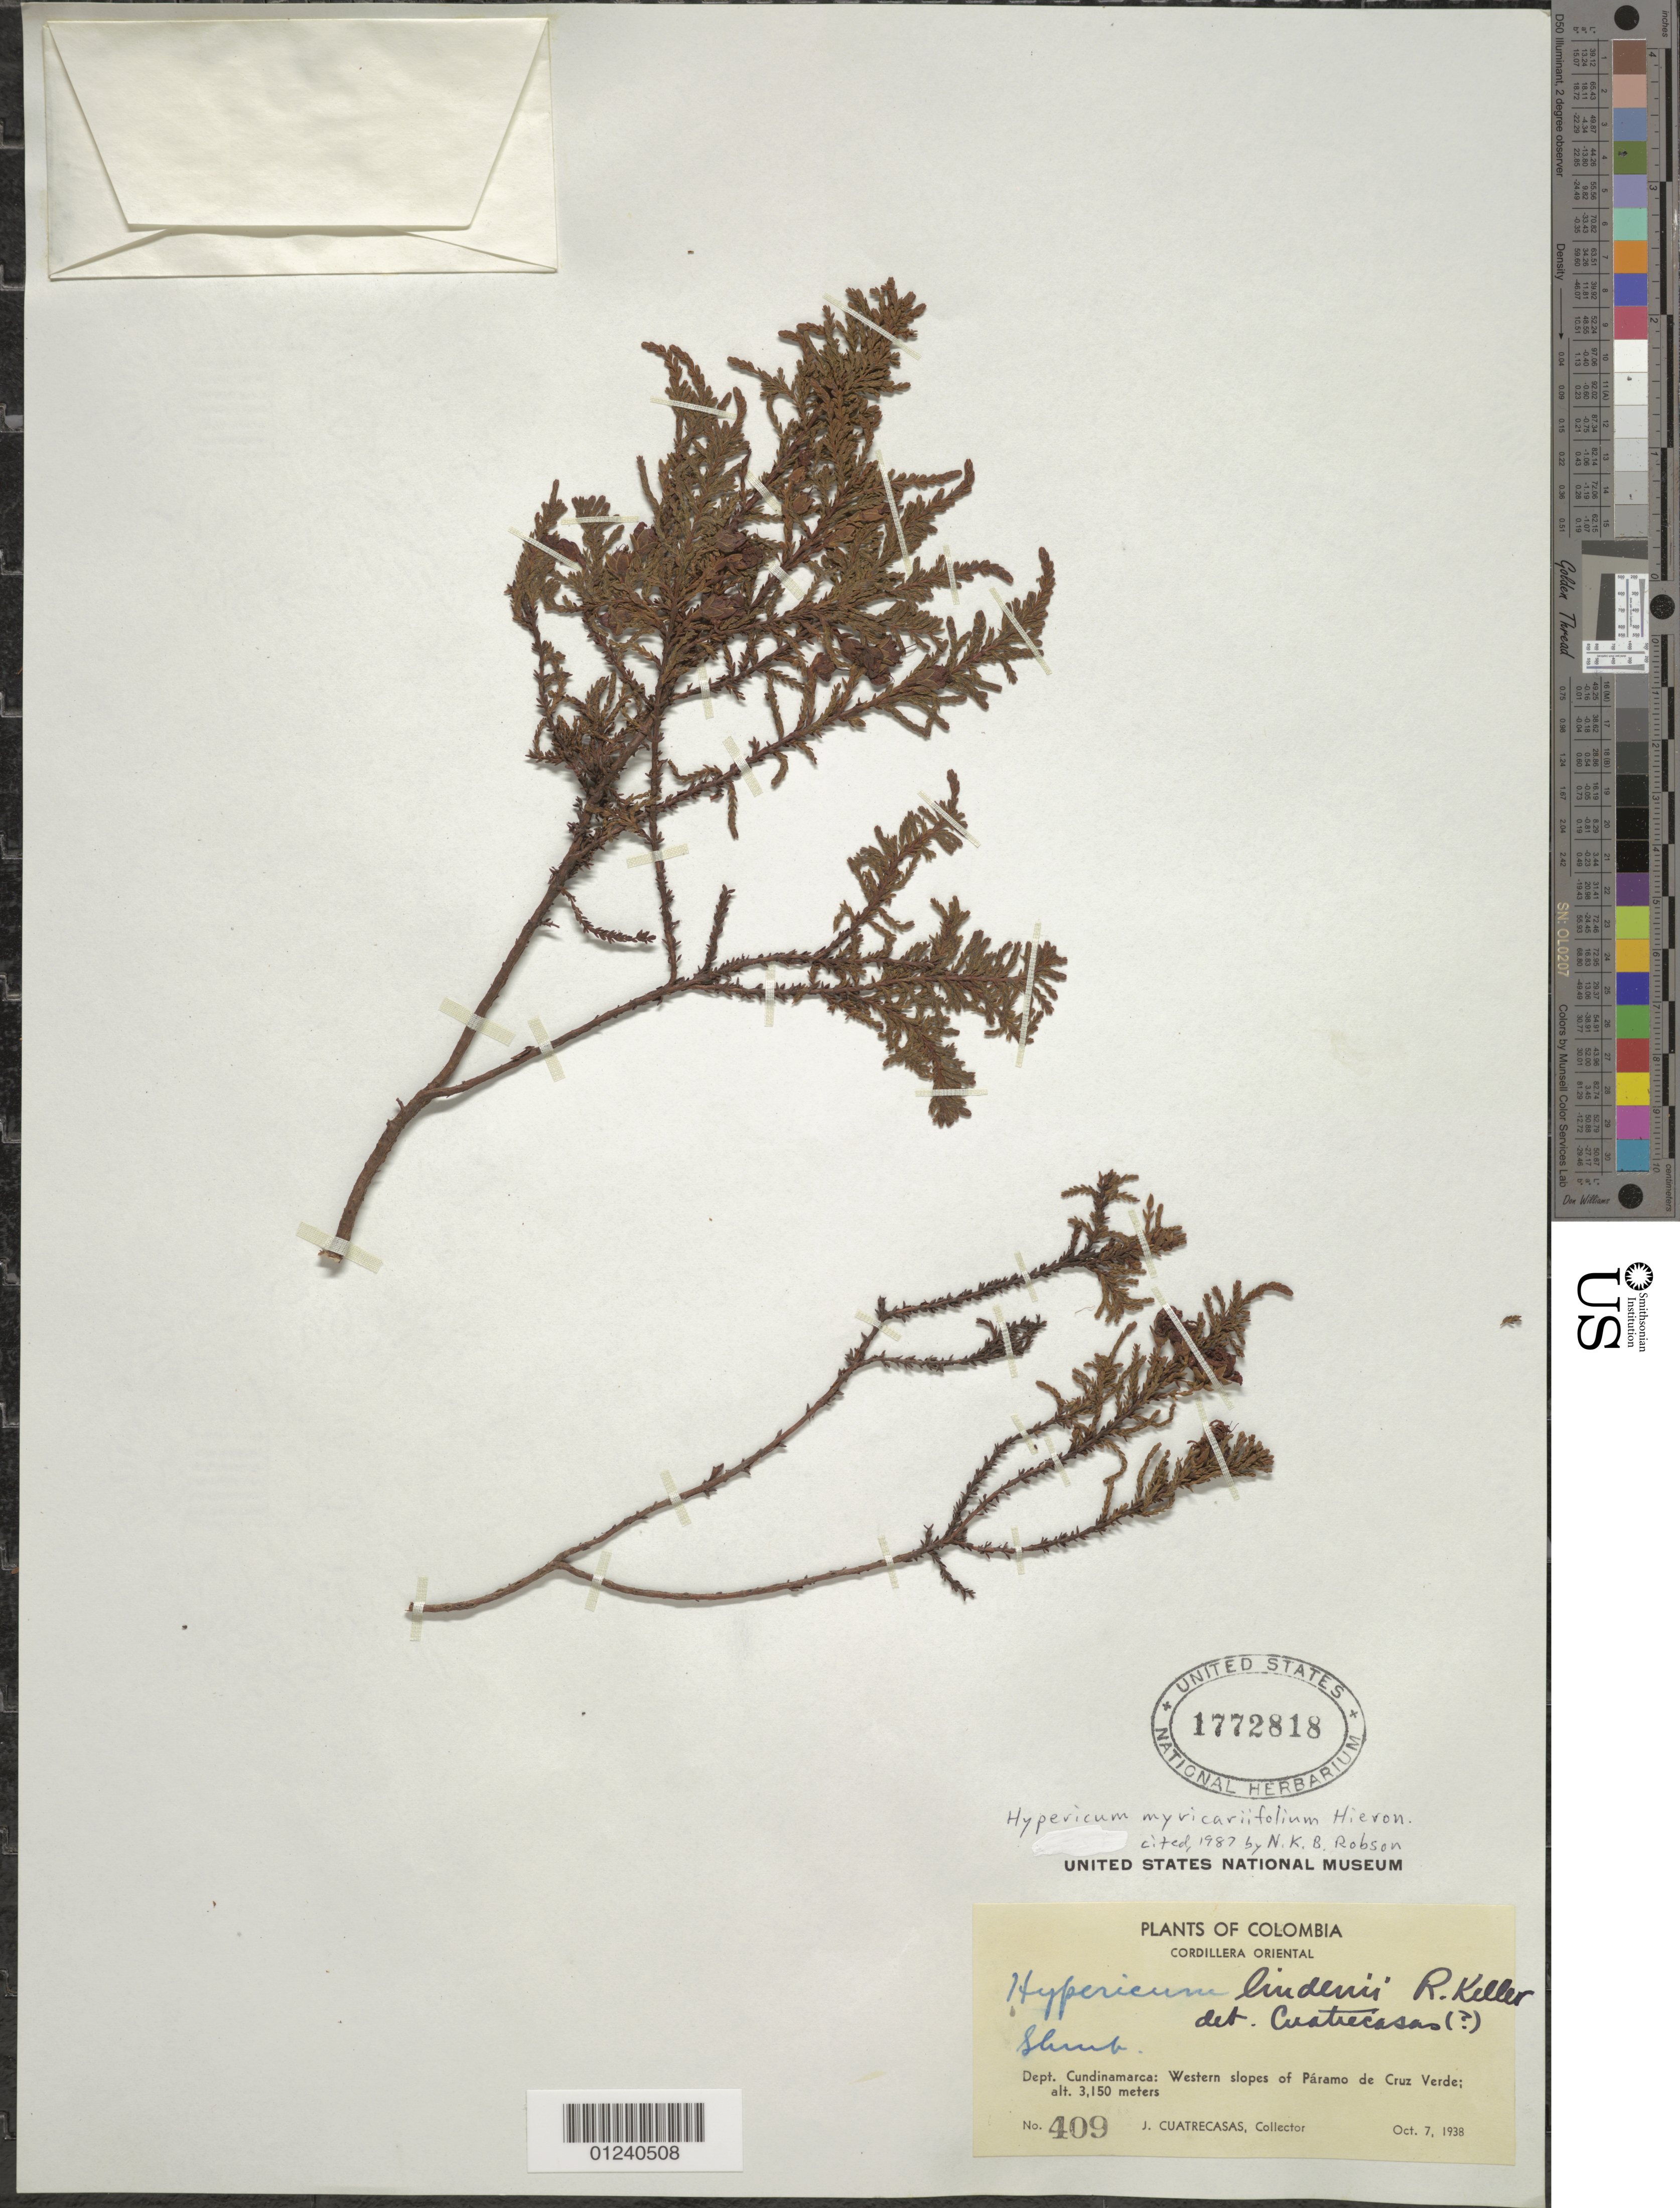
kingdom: Plantae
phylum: Tracheophyta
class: Magnoliopsida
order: Malpighiales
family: Hypericaceae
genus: Hypericum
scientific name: Hypericum myricariifolium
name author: Hieron.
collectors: J. Cuatrecasas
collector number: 409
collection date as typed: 07 Oct 1938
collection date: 1938-10-07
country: Colombia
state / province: Cundinamarca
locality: W slopes of Paramo de Cruz Verde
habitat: paramo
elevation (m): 3150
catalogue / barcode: US 1772818